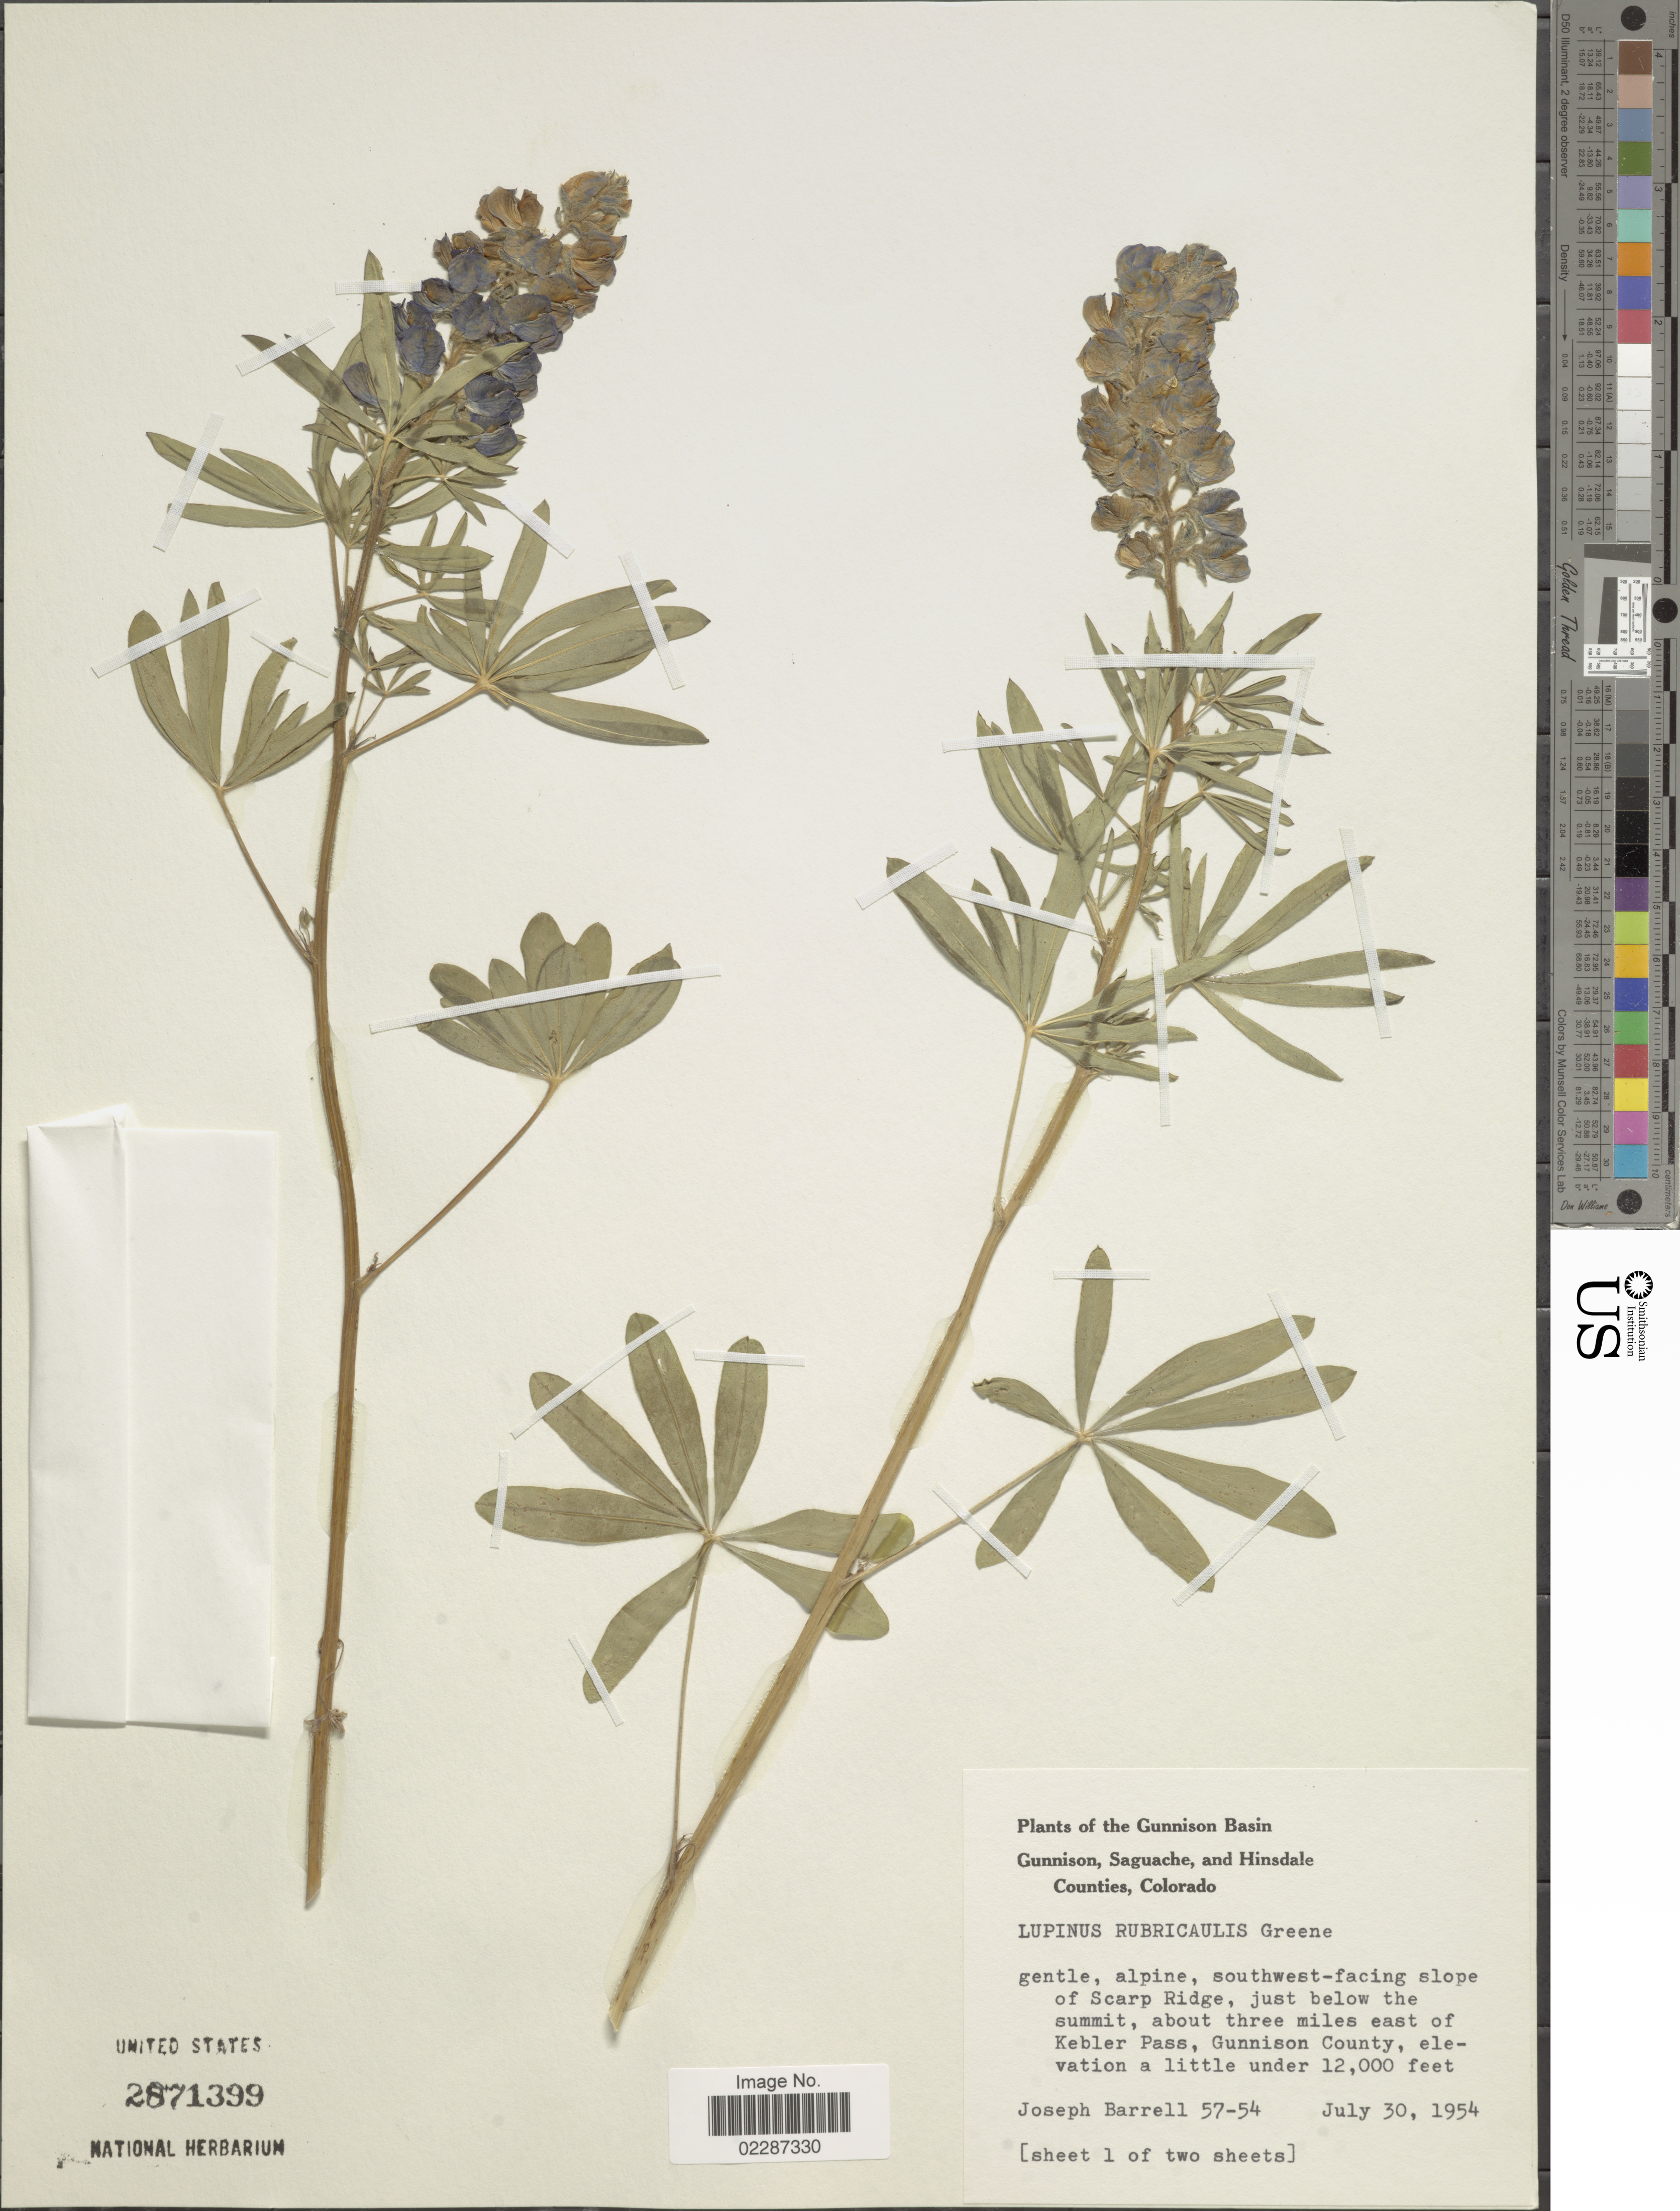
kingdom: Plantae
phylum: Tracheophyta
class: Magnoliopsida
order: Fabales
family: Fabaceae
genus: Lupinus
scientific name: Lupinus rubricaulis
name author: Greene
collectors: J. Barrell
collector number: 57-54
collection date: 1954-07-30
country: United States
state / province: Colorado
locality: Gunnison Basin, Gunnison, Saguache, and Hinsdale Counties, southwest-facing slope of Scarp Ridge, just below the summit, about three miles east of Kebler Pass, Gunnison County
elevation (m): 3658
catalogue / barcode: US 2871399